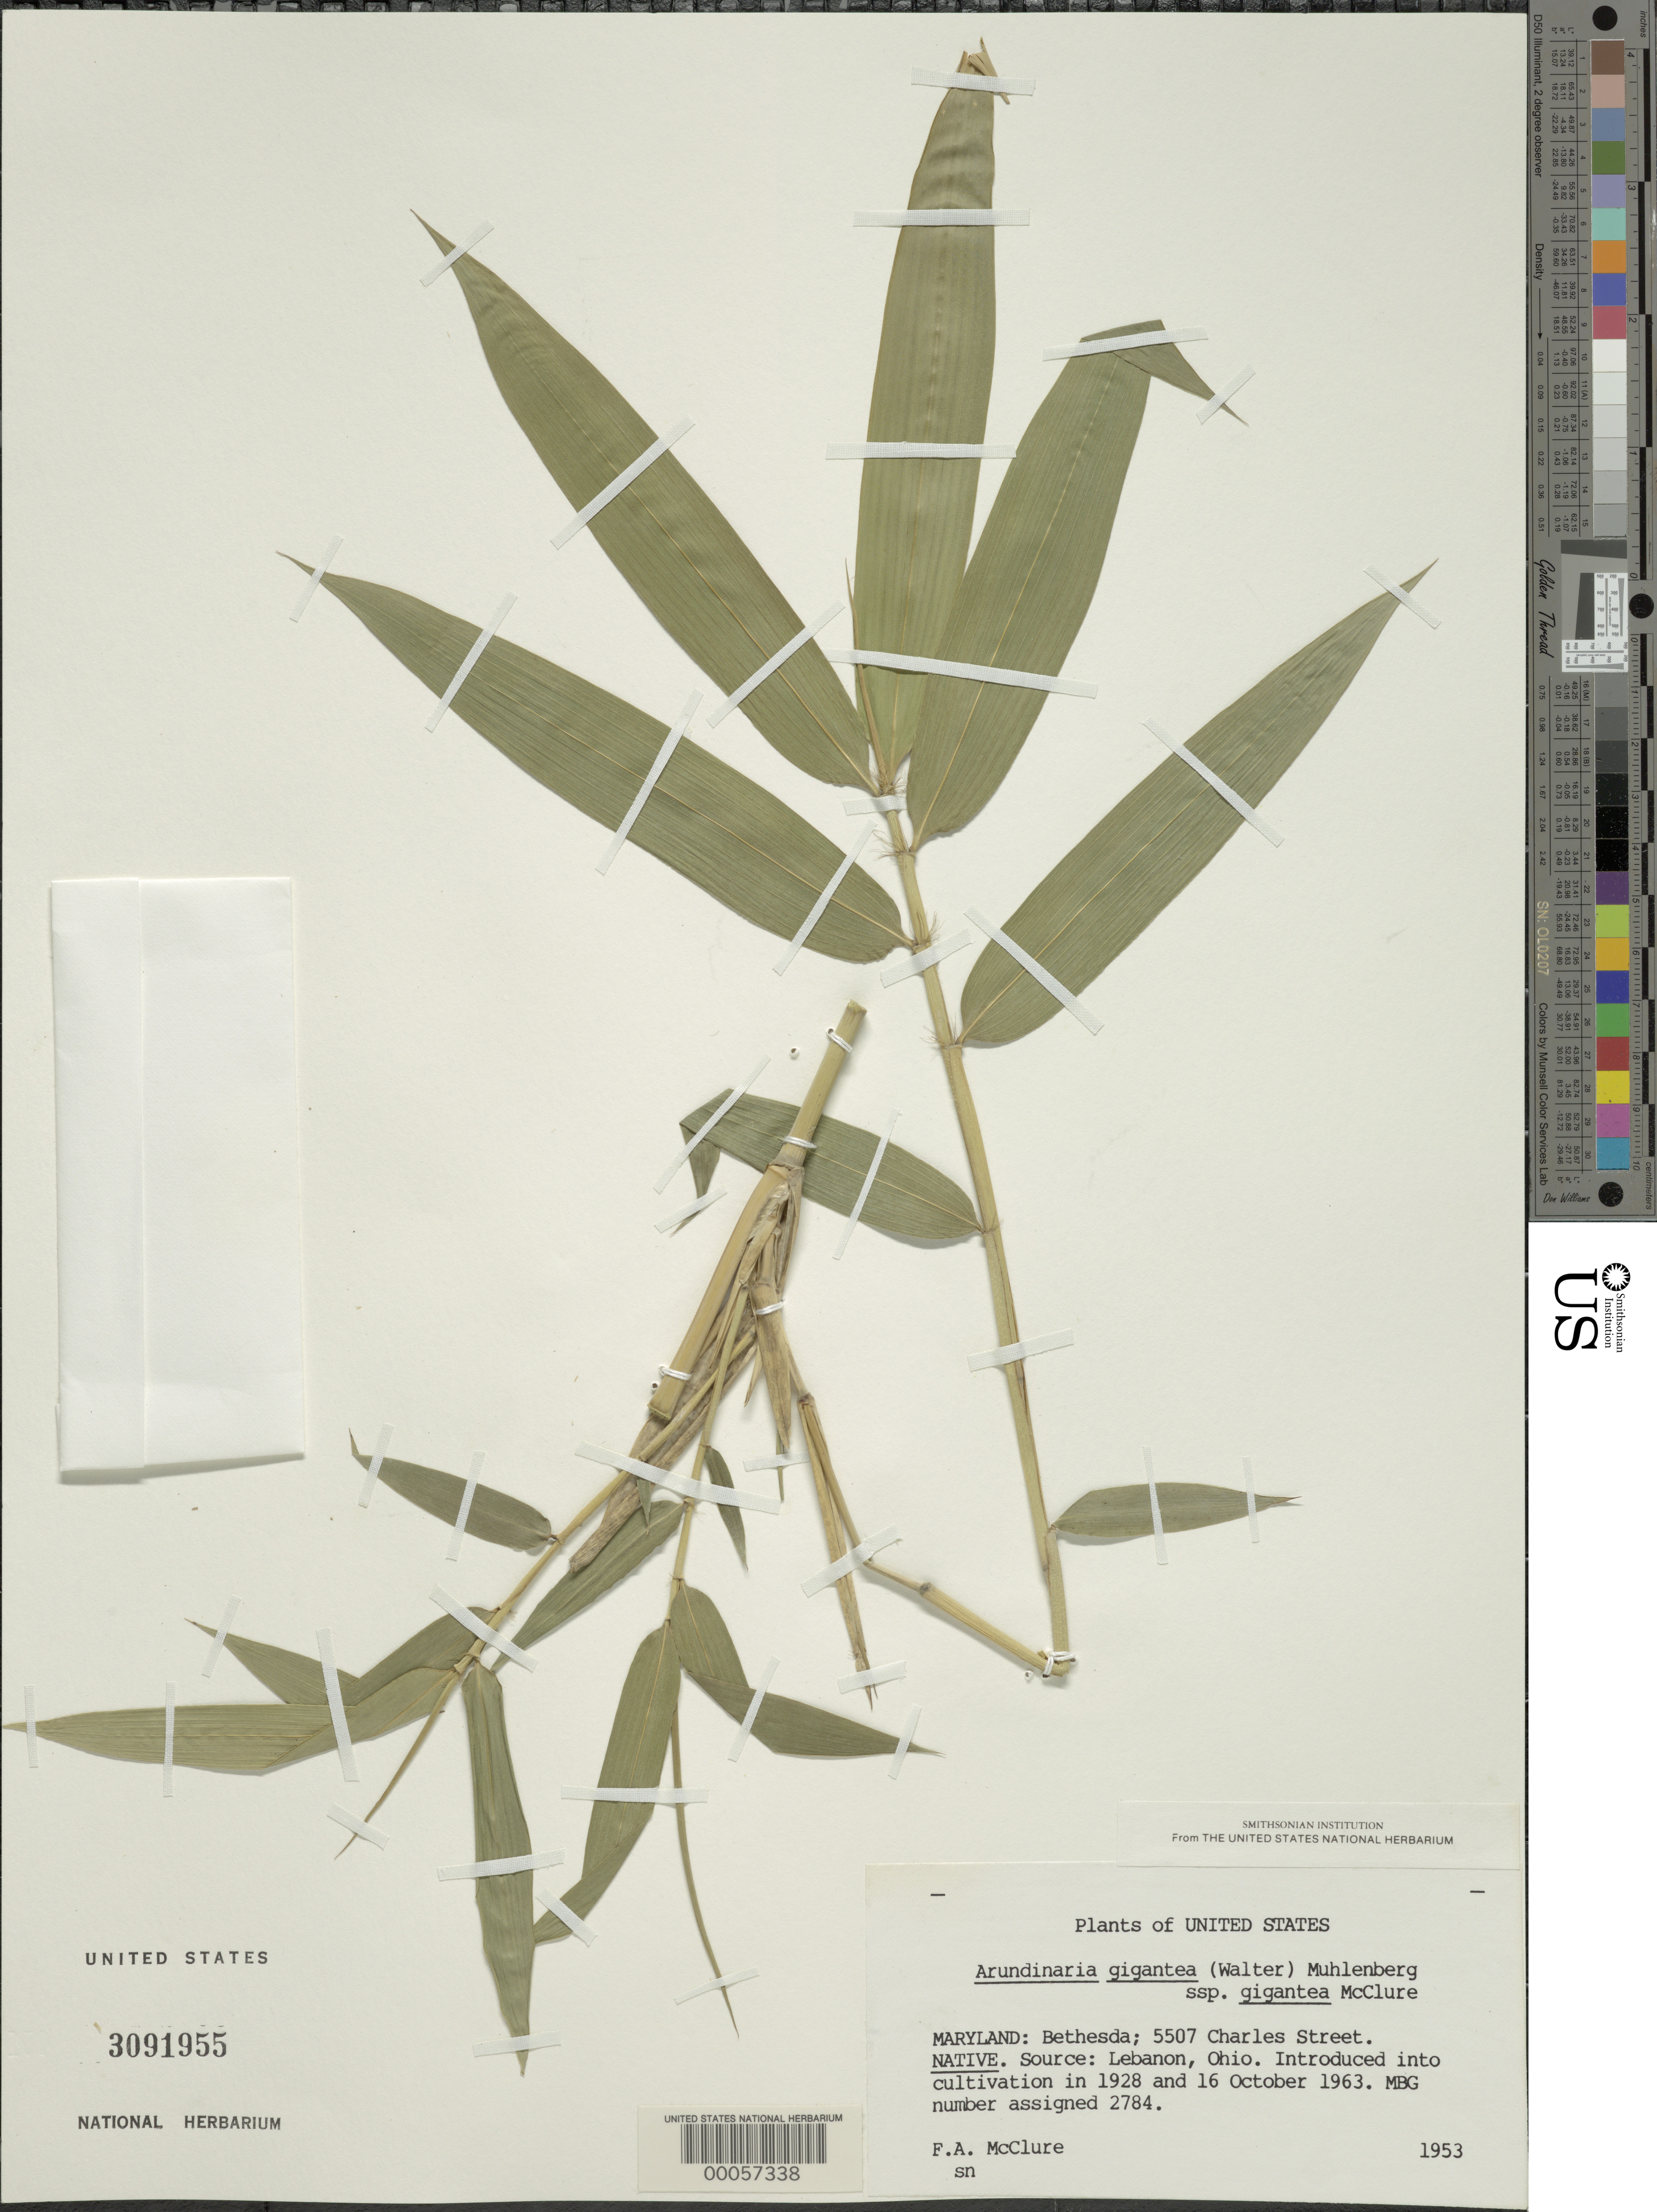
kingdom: Plantae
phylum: Tracheophyta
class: Liliopsida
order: Poales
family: Poaceae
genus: Arundinaria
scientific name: Arundinaria gigantea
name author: (Walter) Muhl.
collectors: F. A. McClure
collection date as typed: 1953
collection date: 1953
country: United States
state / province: Maryland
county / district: Montgomery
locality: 5507 Charles Street, Bethesda (McClure's garden)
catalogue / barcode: US 3091955